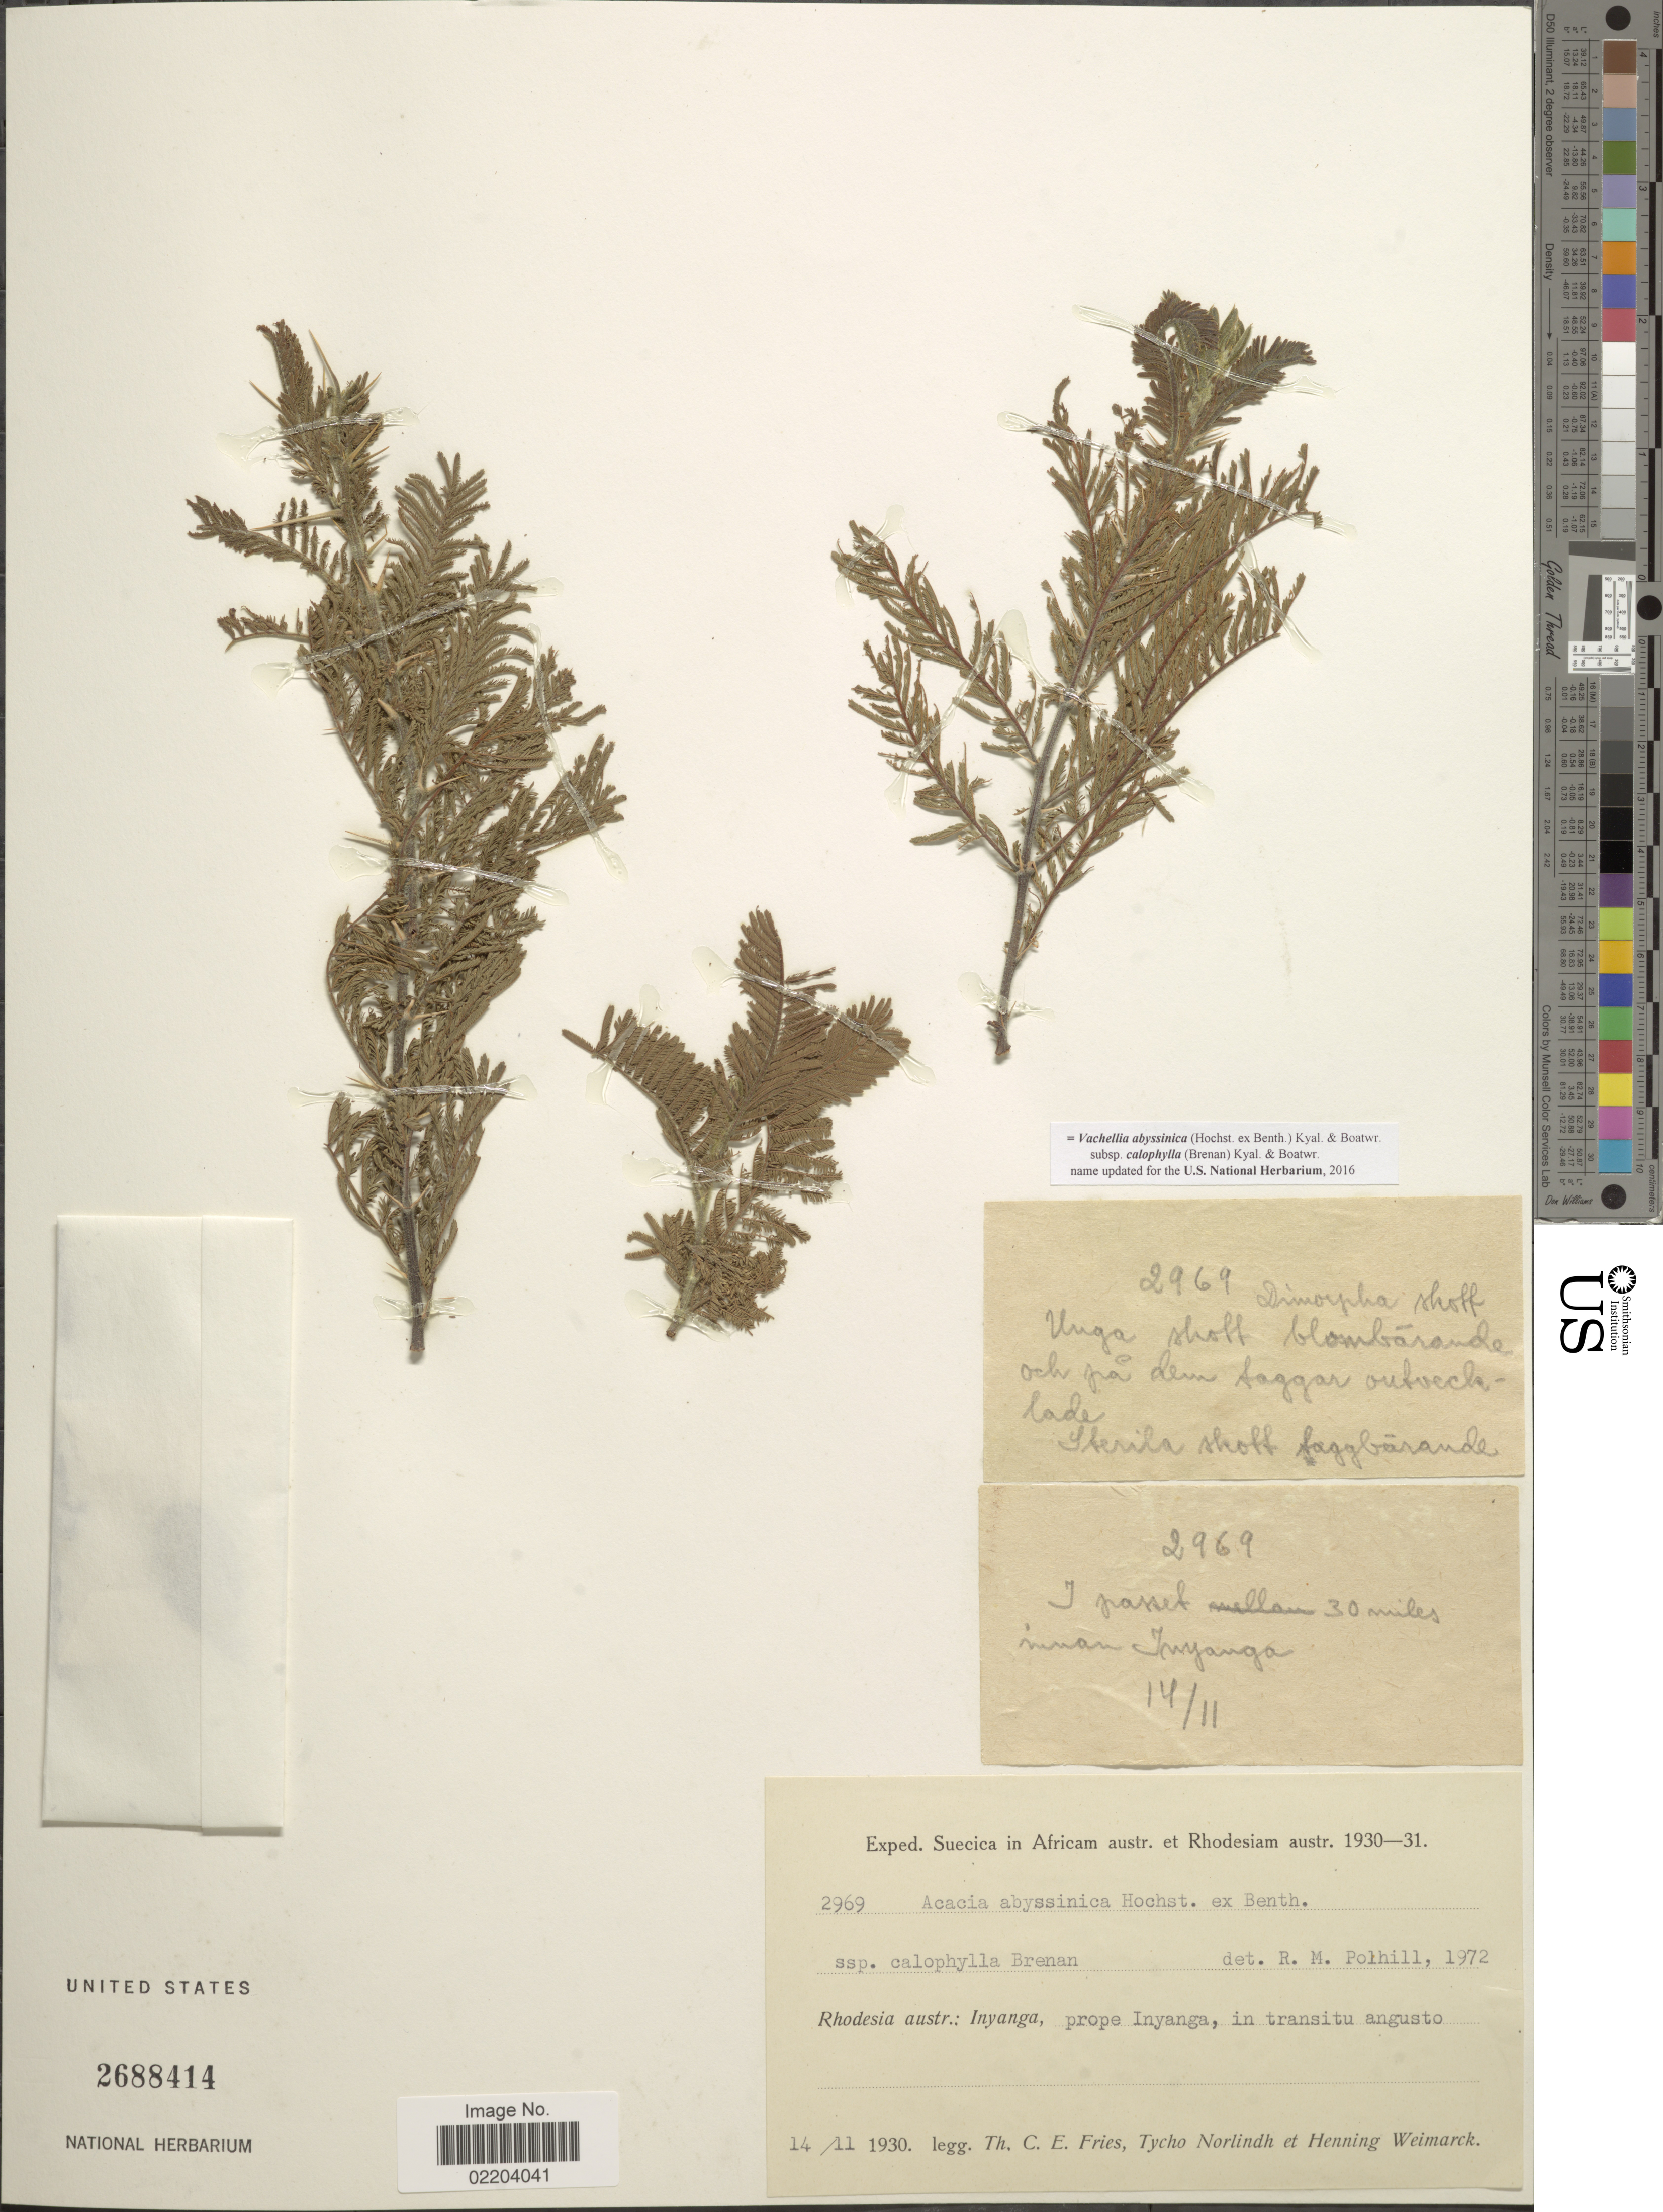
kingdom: Plantae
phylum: Tracheophyta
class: Magnoliopsida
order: Fabales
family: Fabaceae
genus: Vachellia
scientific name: Vachellia abyssinica subsp. calophylla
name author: (Brenan) Kyal. & Boatwr.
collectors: T. C. E. Fries, N. T. Norlindh & H. Weimarck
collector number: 2969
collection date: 1930-11-14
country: Zimbabwe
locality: Rhodesia austr.: Inyanga, prope Inyanga, in transitu angusto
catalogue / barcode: US 2688414